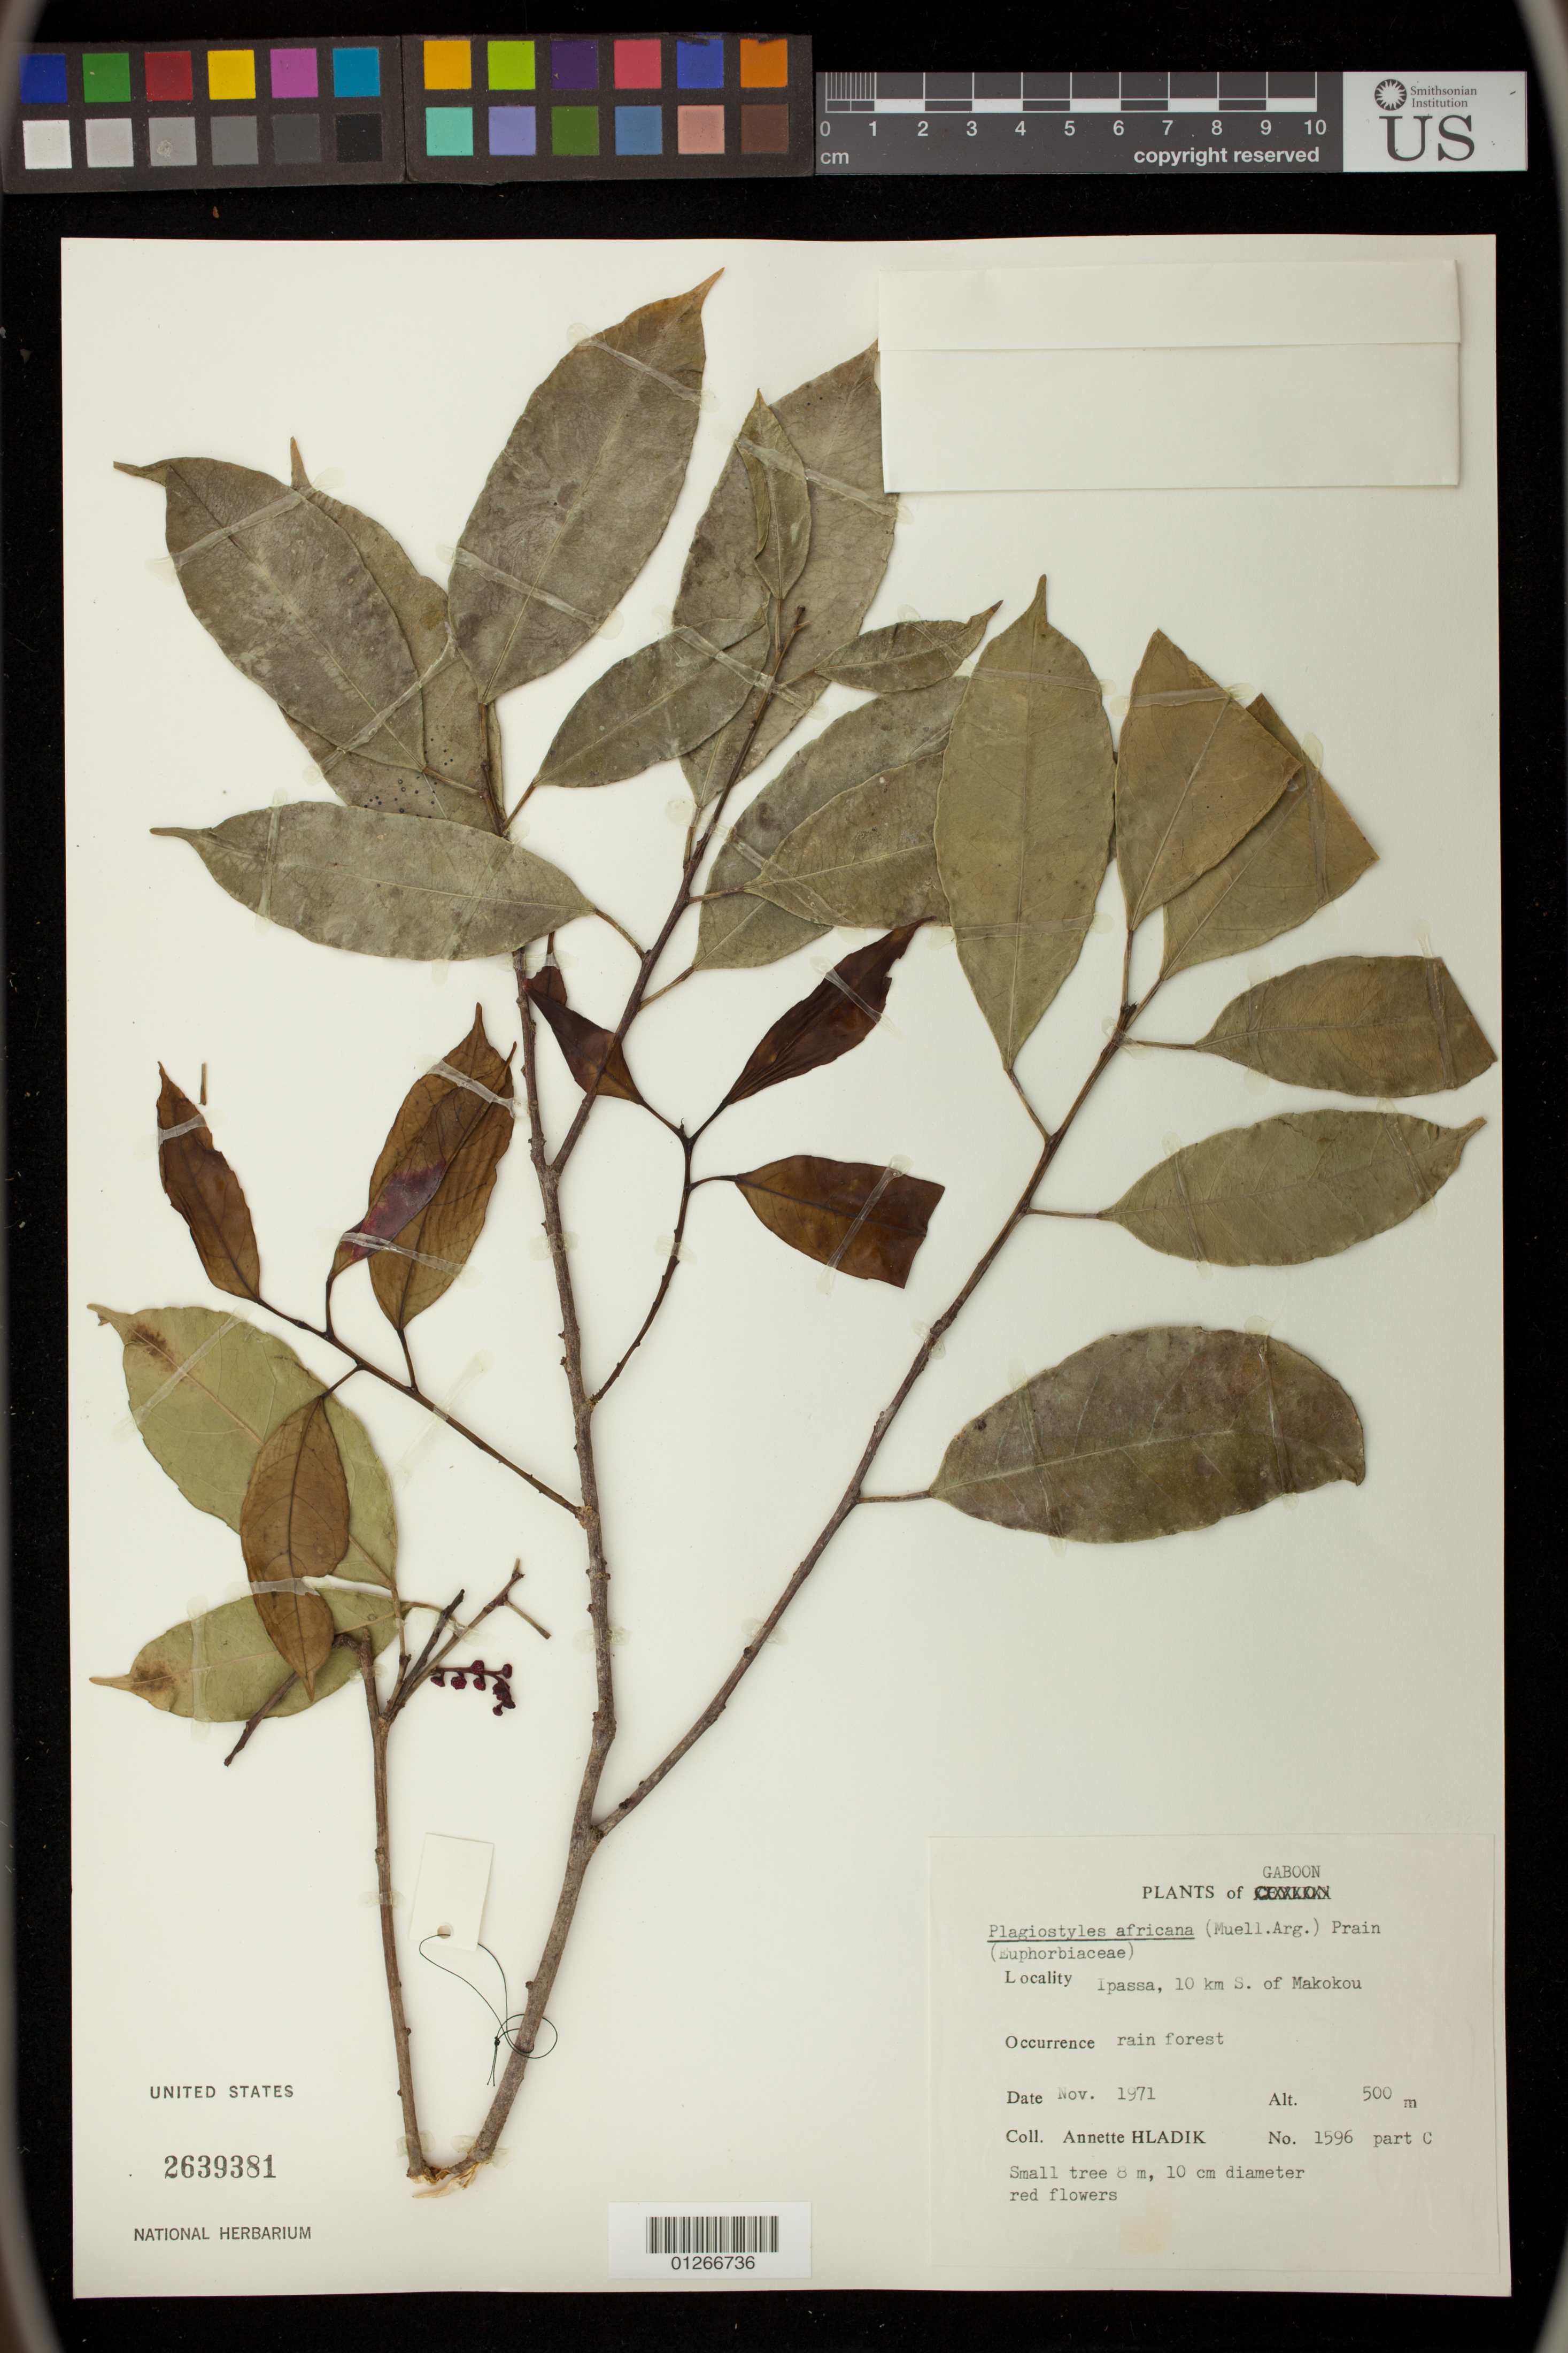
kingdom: Plantae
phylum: Tracheophyta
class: Magnoliopsida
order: Malpighiales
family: Euphorbiaceae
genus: Plagiostyles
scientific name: Plagiostyles africana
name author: (Müll. Arg.) Prain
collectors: A. Hladik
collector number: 1596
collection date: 1971-11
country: Gabon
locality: Ipassa, 10 km S. of Makokou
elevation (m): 500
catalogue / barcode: US 2639381